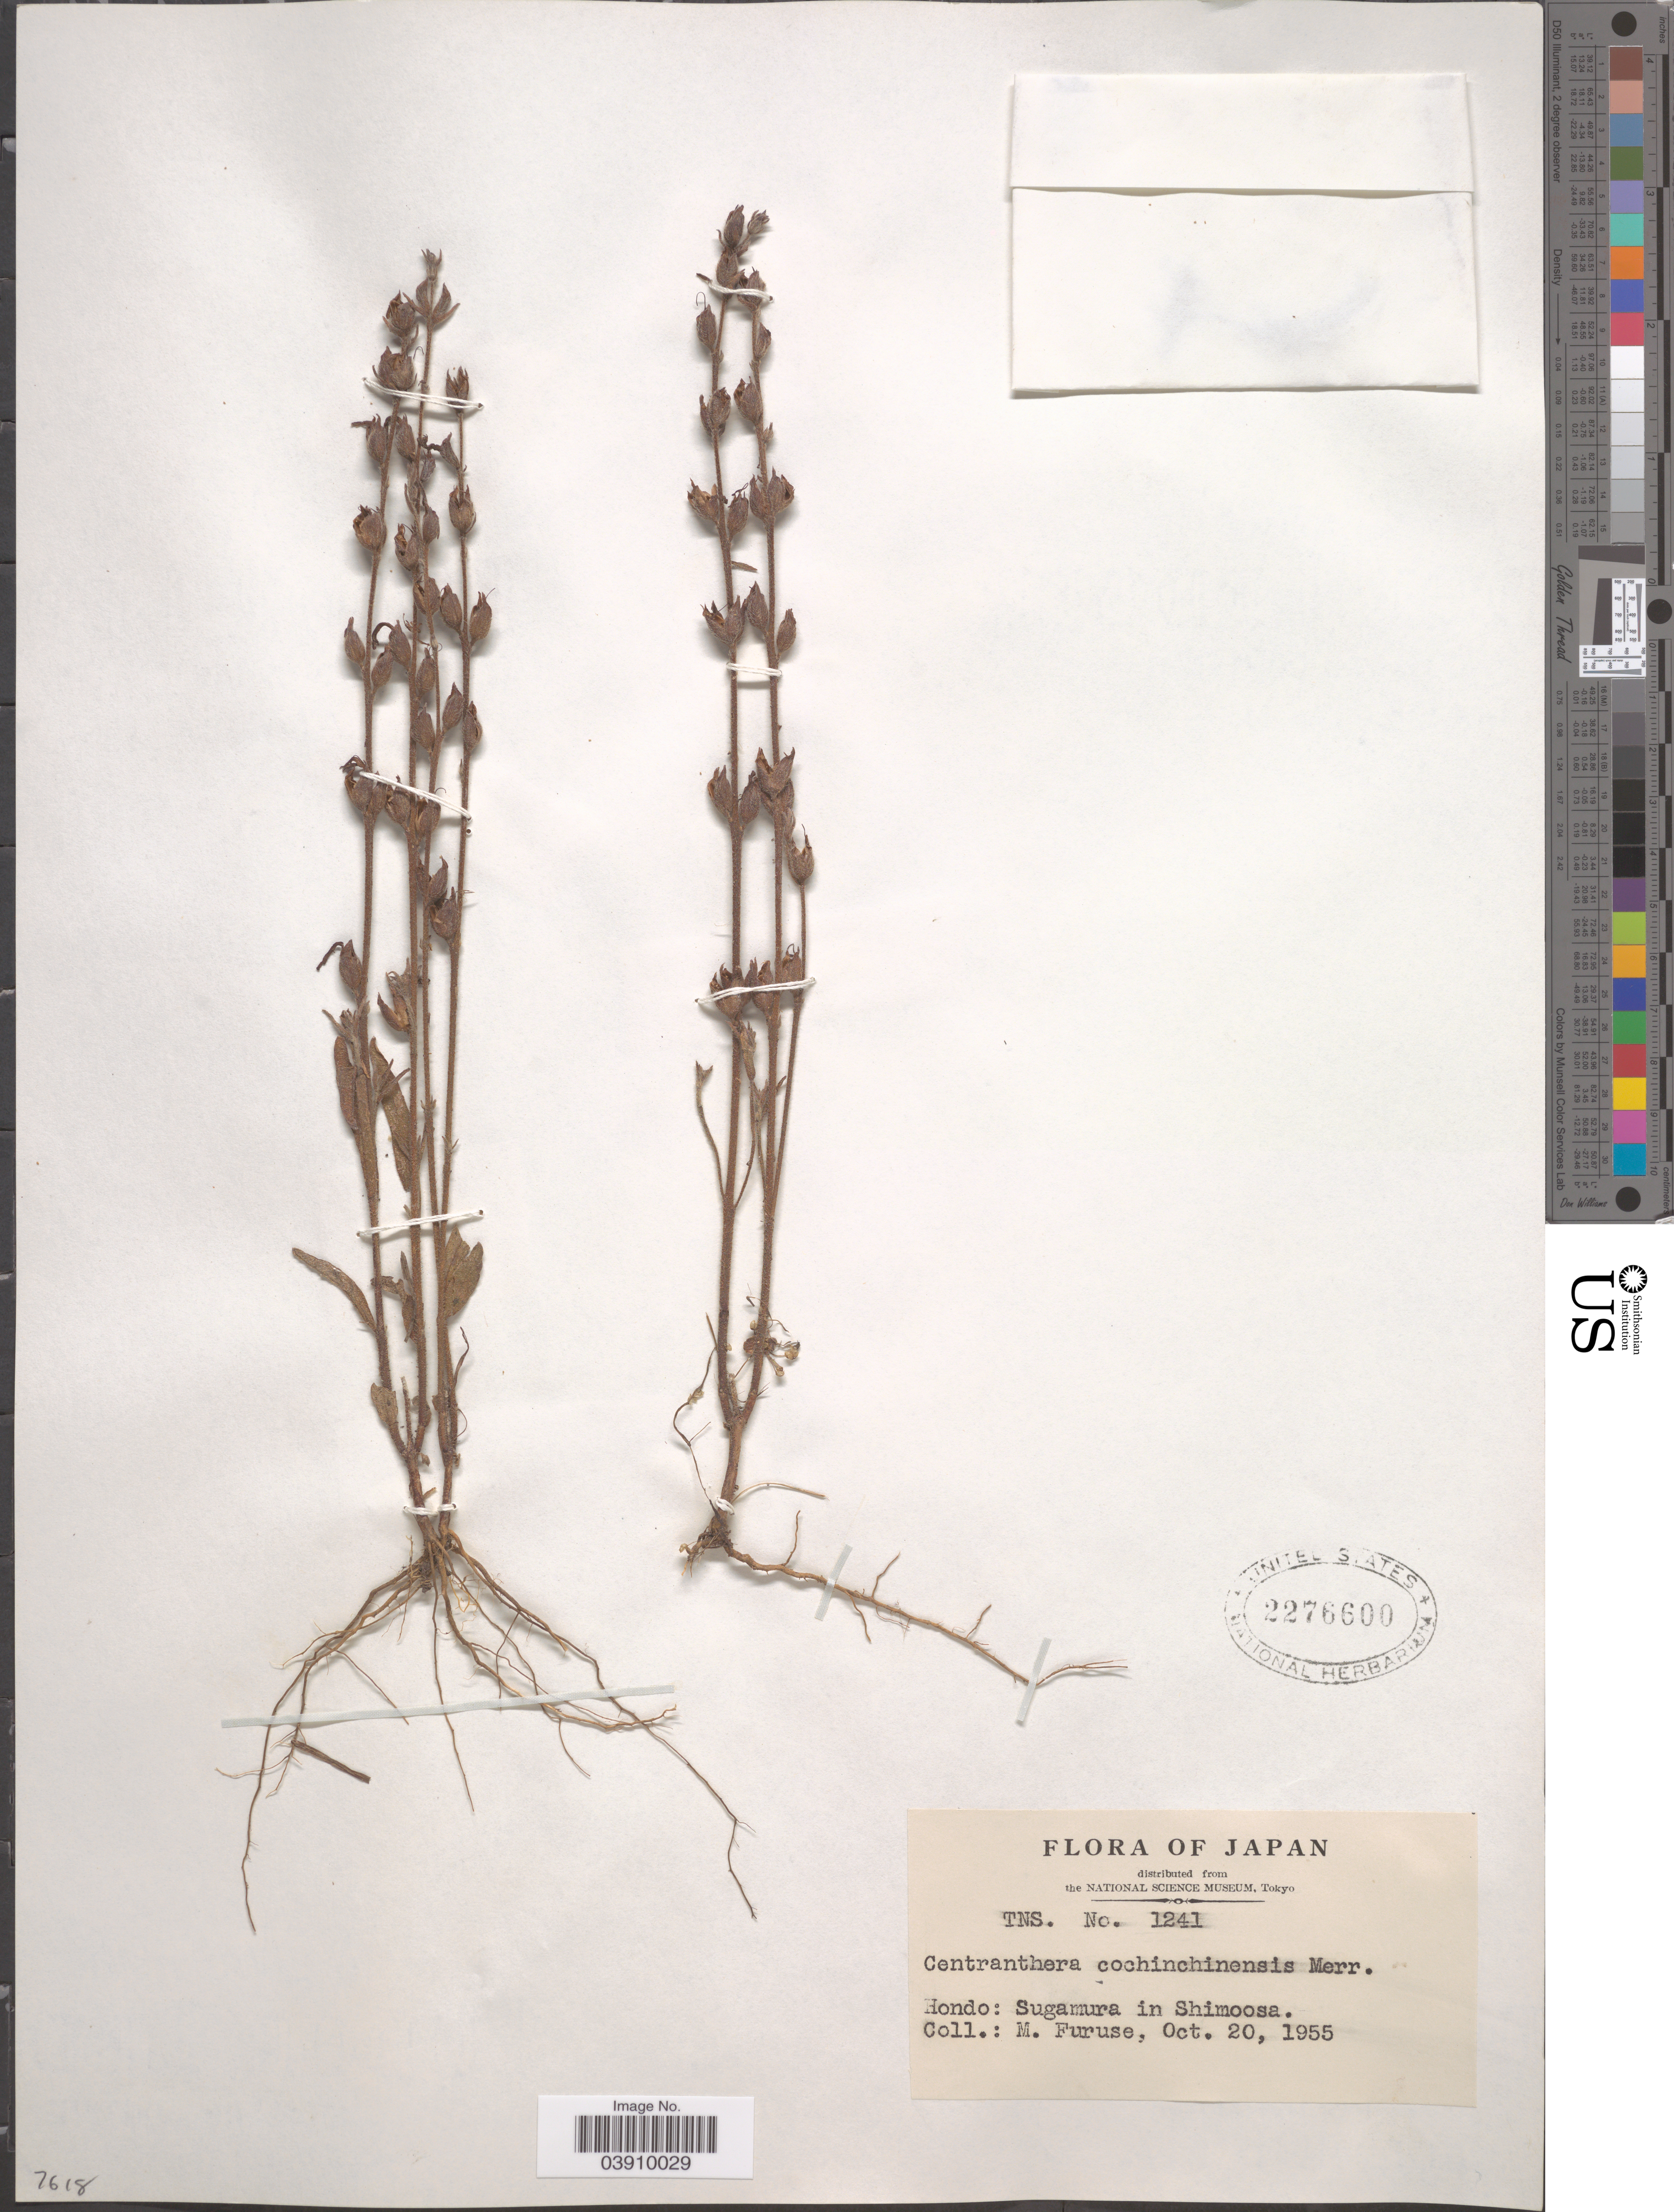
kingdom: Plantae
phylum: Tracheophyta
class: Magnoliopsida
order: Lamiales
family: Orobanchaceae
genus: Centranthera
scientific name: Centranthera cochinchinensis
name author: (Lour.) Merr.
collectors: M. Furuse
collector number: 1241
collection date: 1955-10-20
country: Japan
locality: Hondo: Sugamura in Shimoosa.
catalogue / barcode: US 2276600